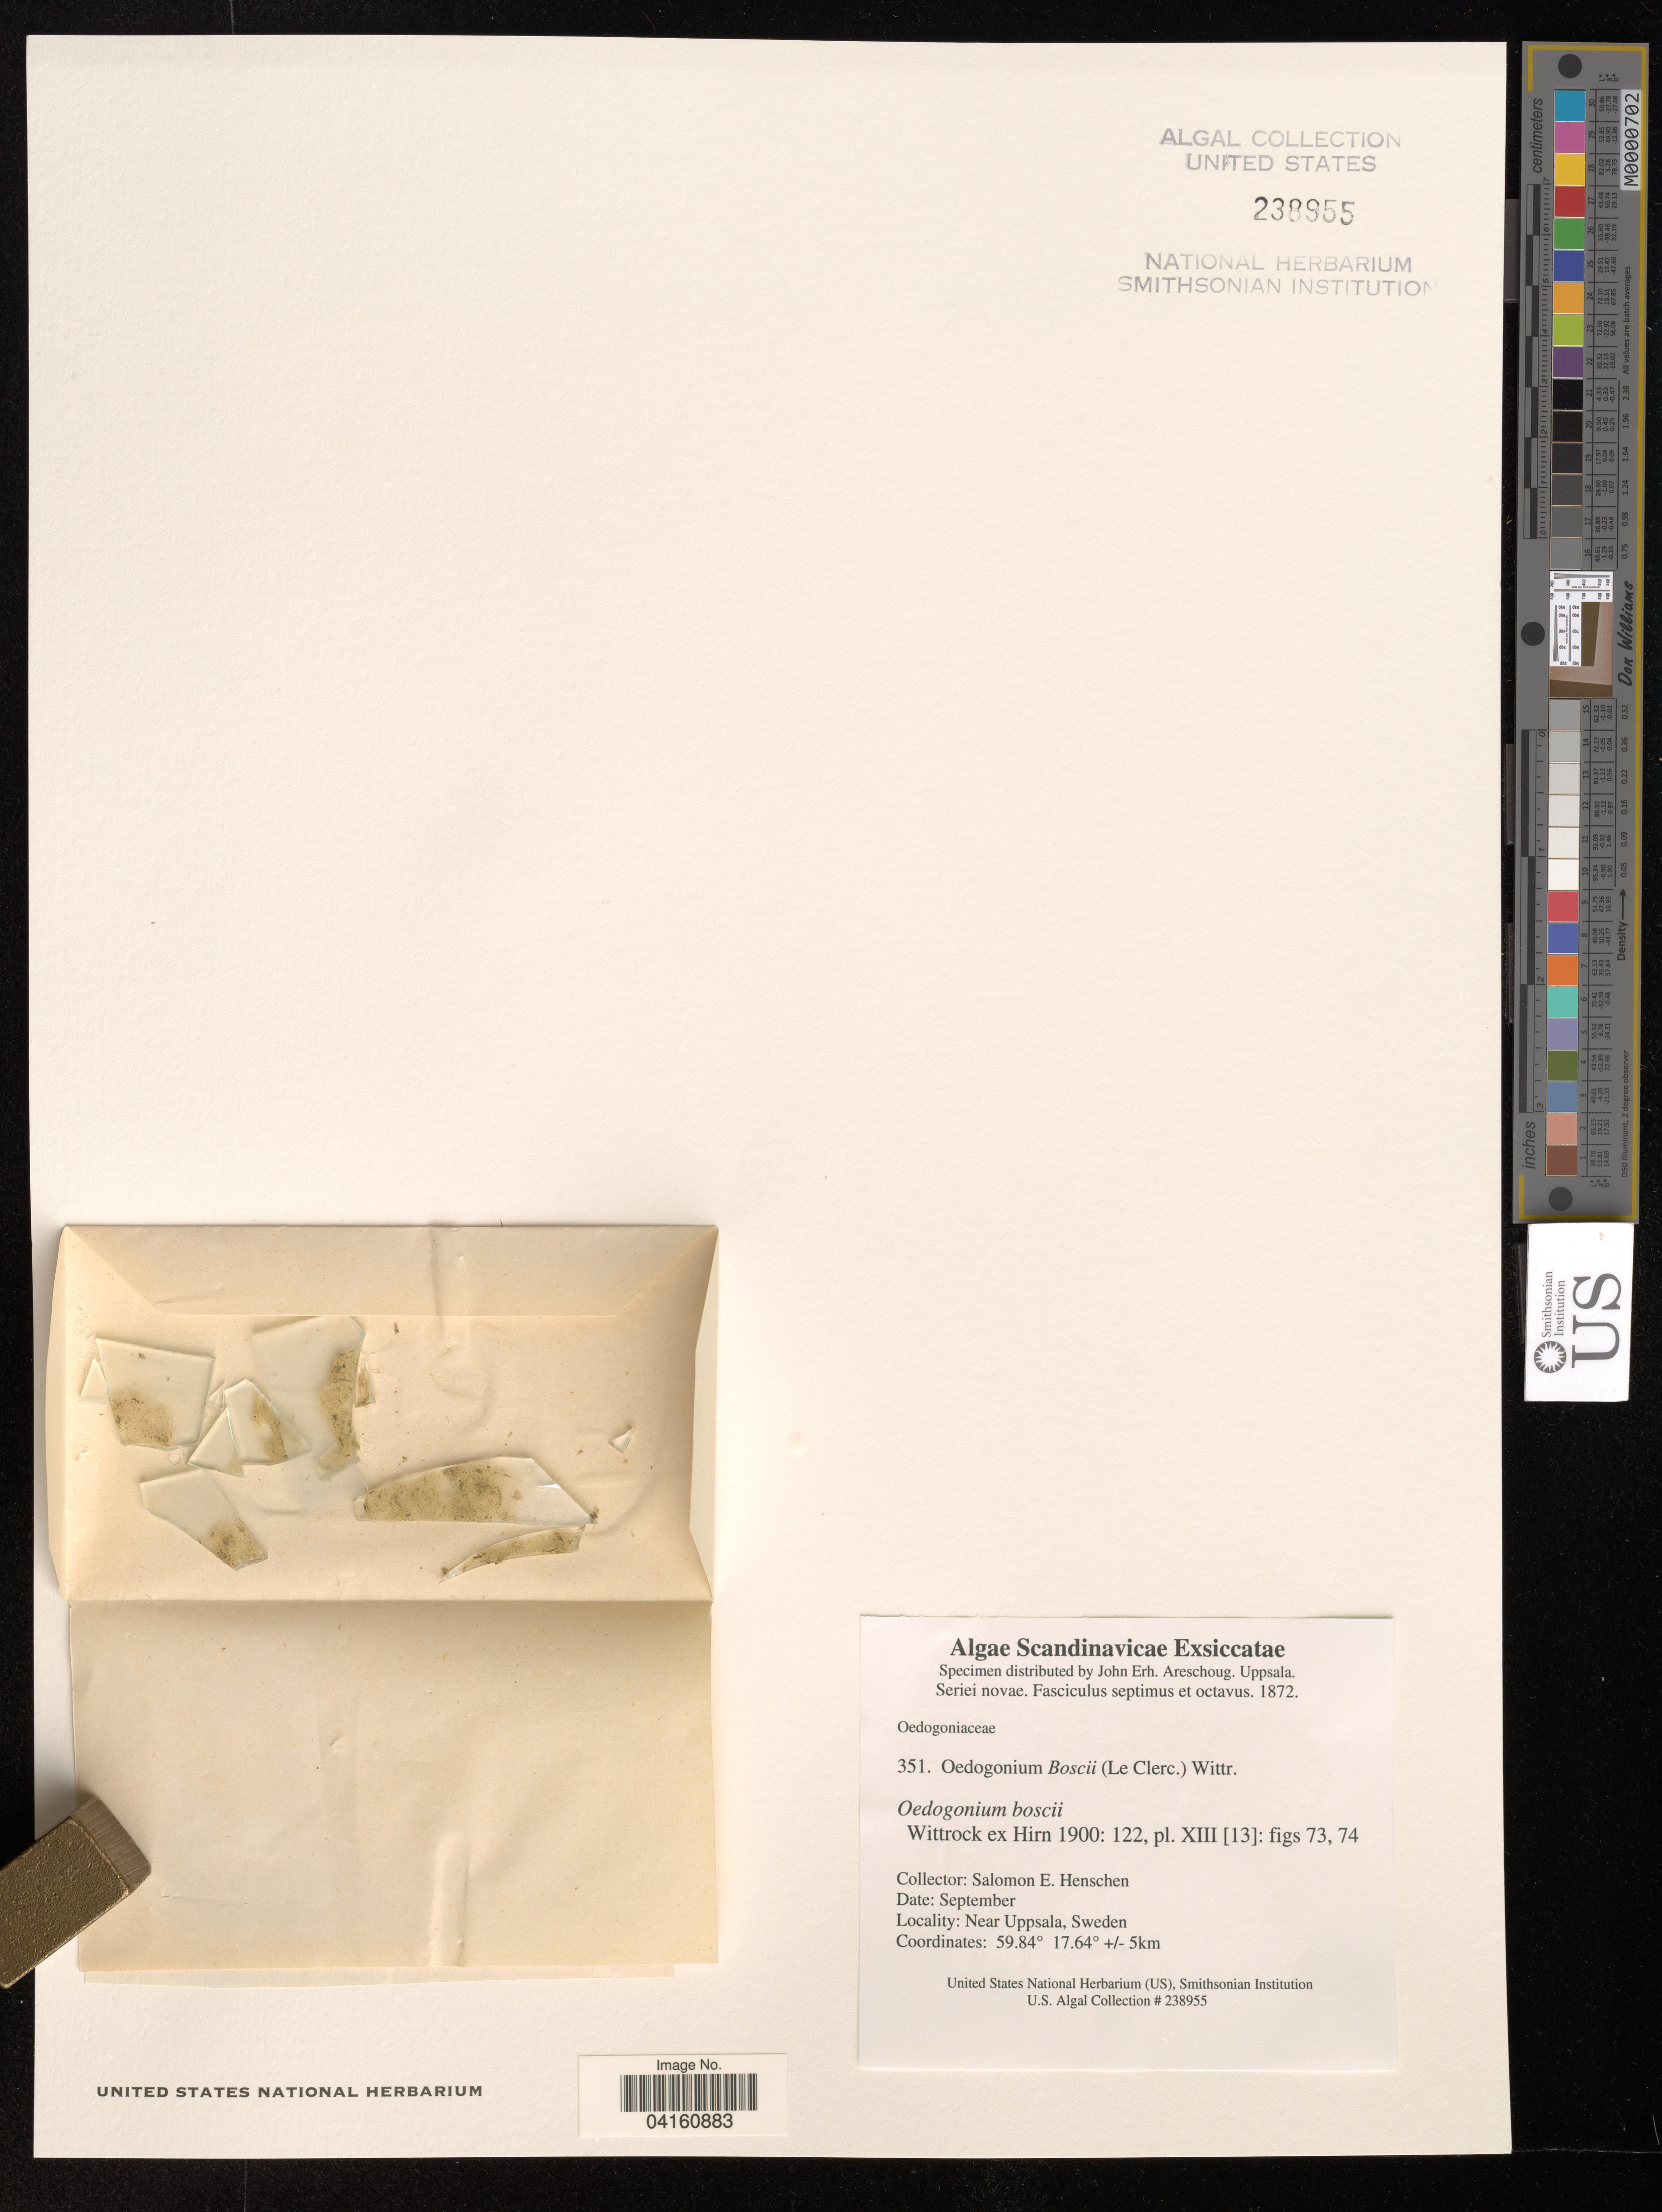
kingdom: Plantae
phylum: Chlorophyta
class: Chlorophyceae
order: Oedogoniales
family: Oedogoniaceae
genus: Oedogonium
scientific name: Oedogonium boscii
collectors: S. Henschen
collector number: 351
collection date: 1872-09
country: Sweden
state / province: Uppsala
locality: Near Uppsala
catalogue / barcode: US 238955